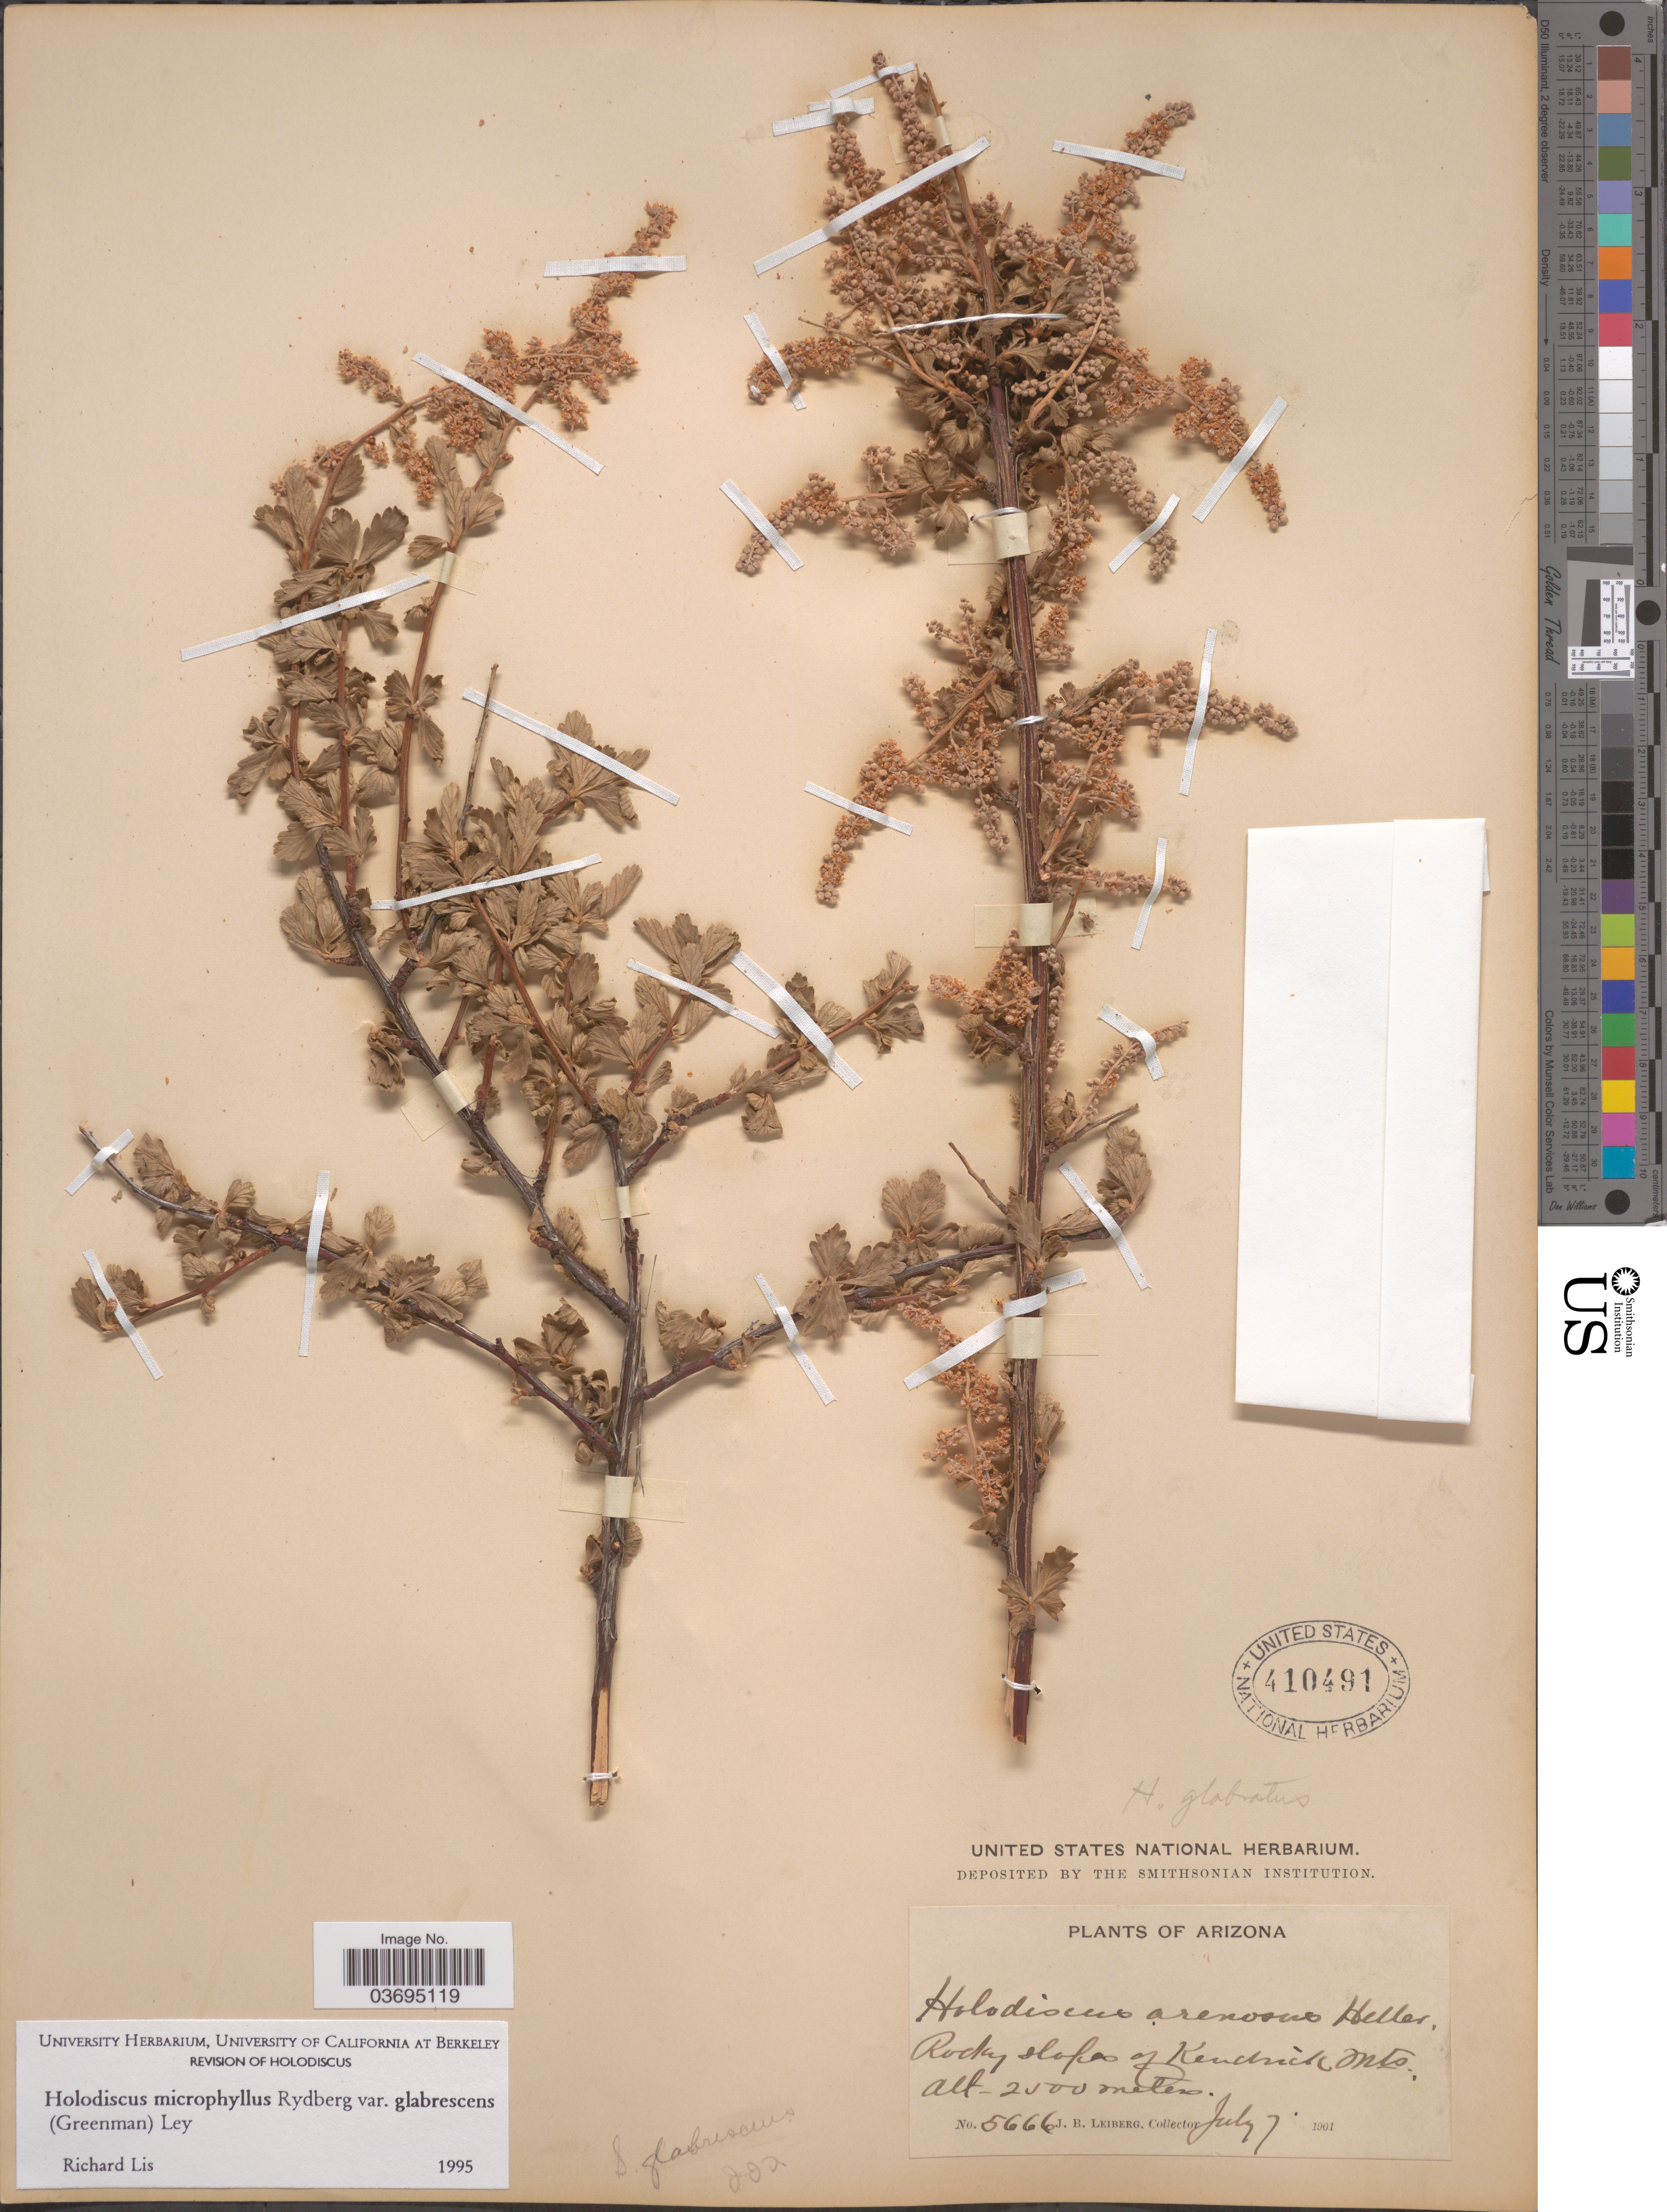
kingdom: Plantae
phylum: Tracheophyta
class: Magnoliopsida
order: Rosales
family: Rosaceae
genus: Holodiscus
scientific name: Holodiscus discolor var. glabrescens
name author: (Greenm.) Jeps.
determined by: Strong, Mark T., (BOT), Smithsonian Institution - National Museum of Natural History (UNITED STATES)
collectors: J. B. Leiberg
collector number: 5666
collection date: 1901-07-07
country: United States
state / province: Arizona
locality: Rocky slopes of Kendrick Mts.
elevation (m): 2500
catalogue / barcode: US 410491